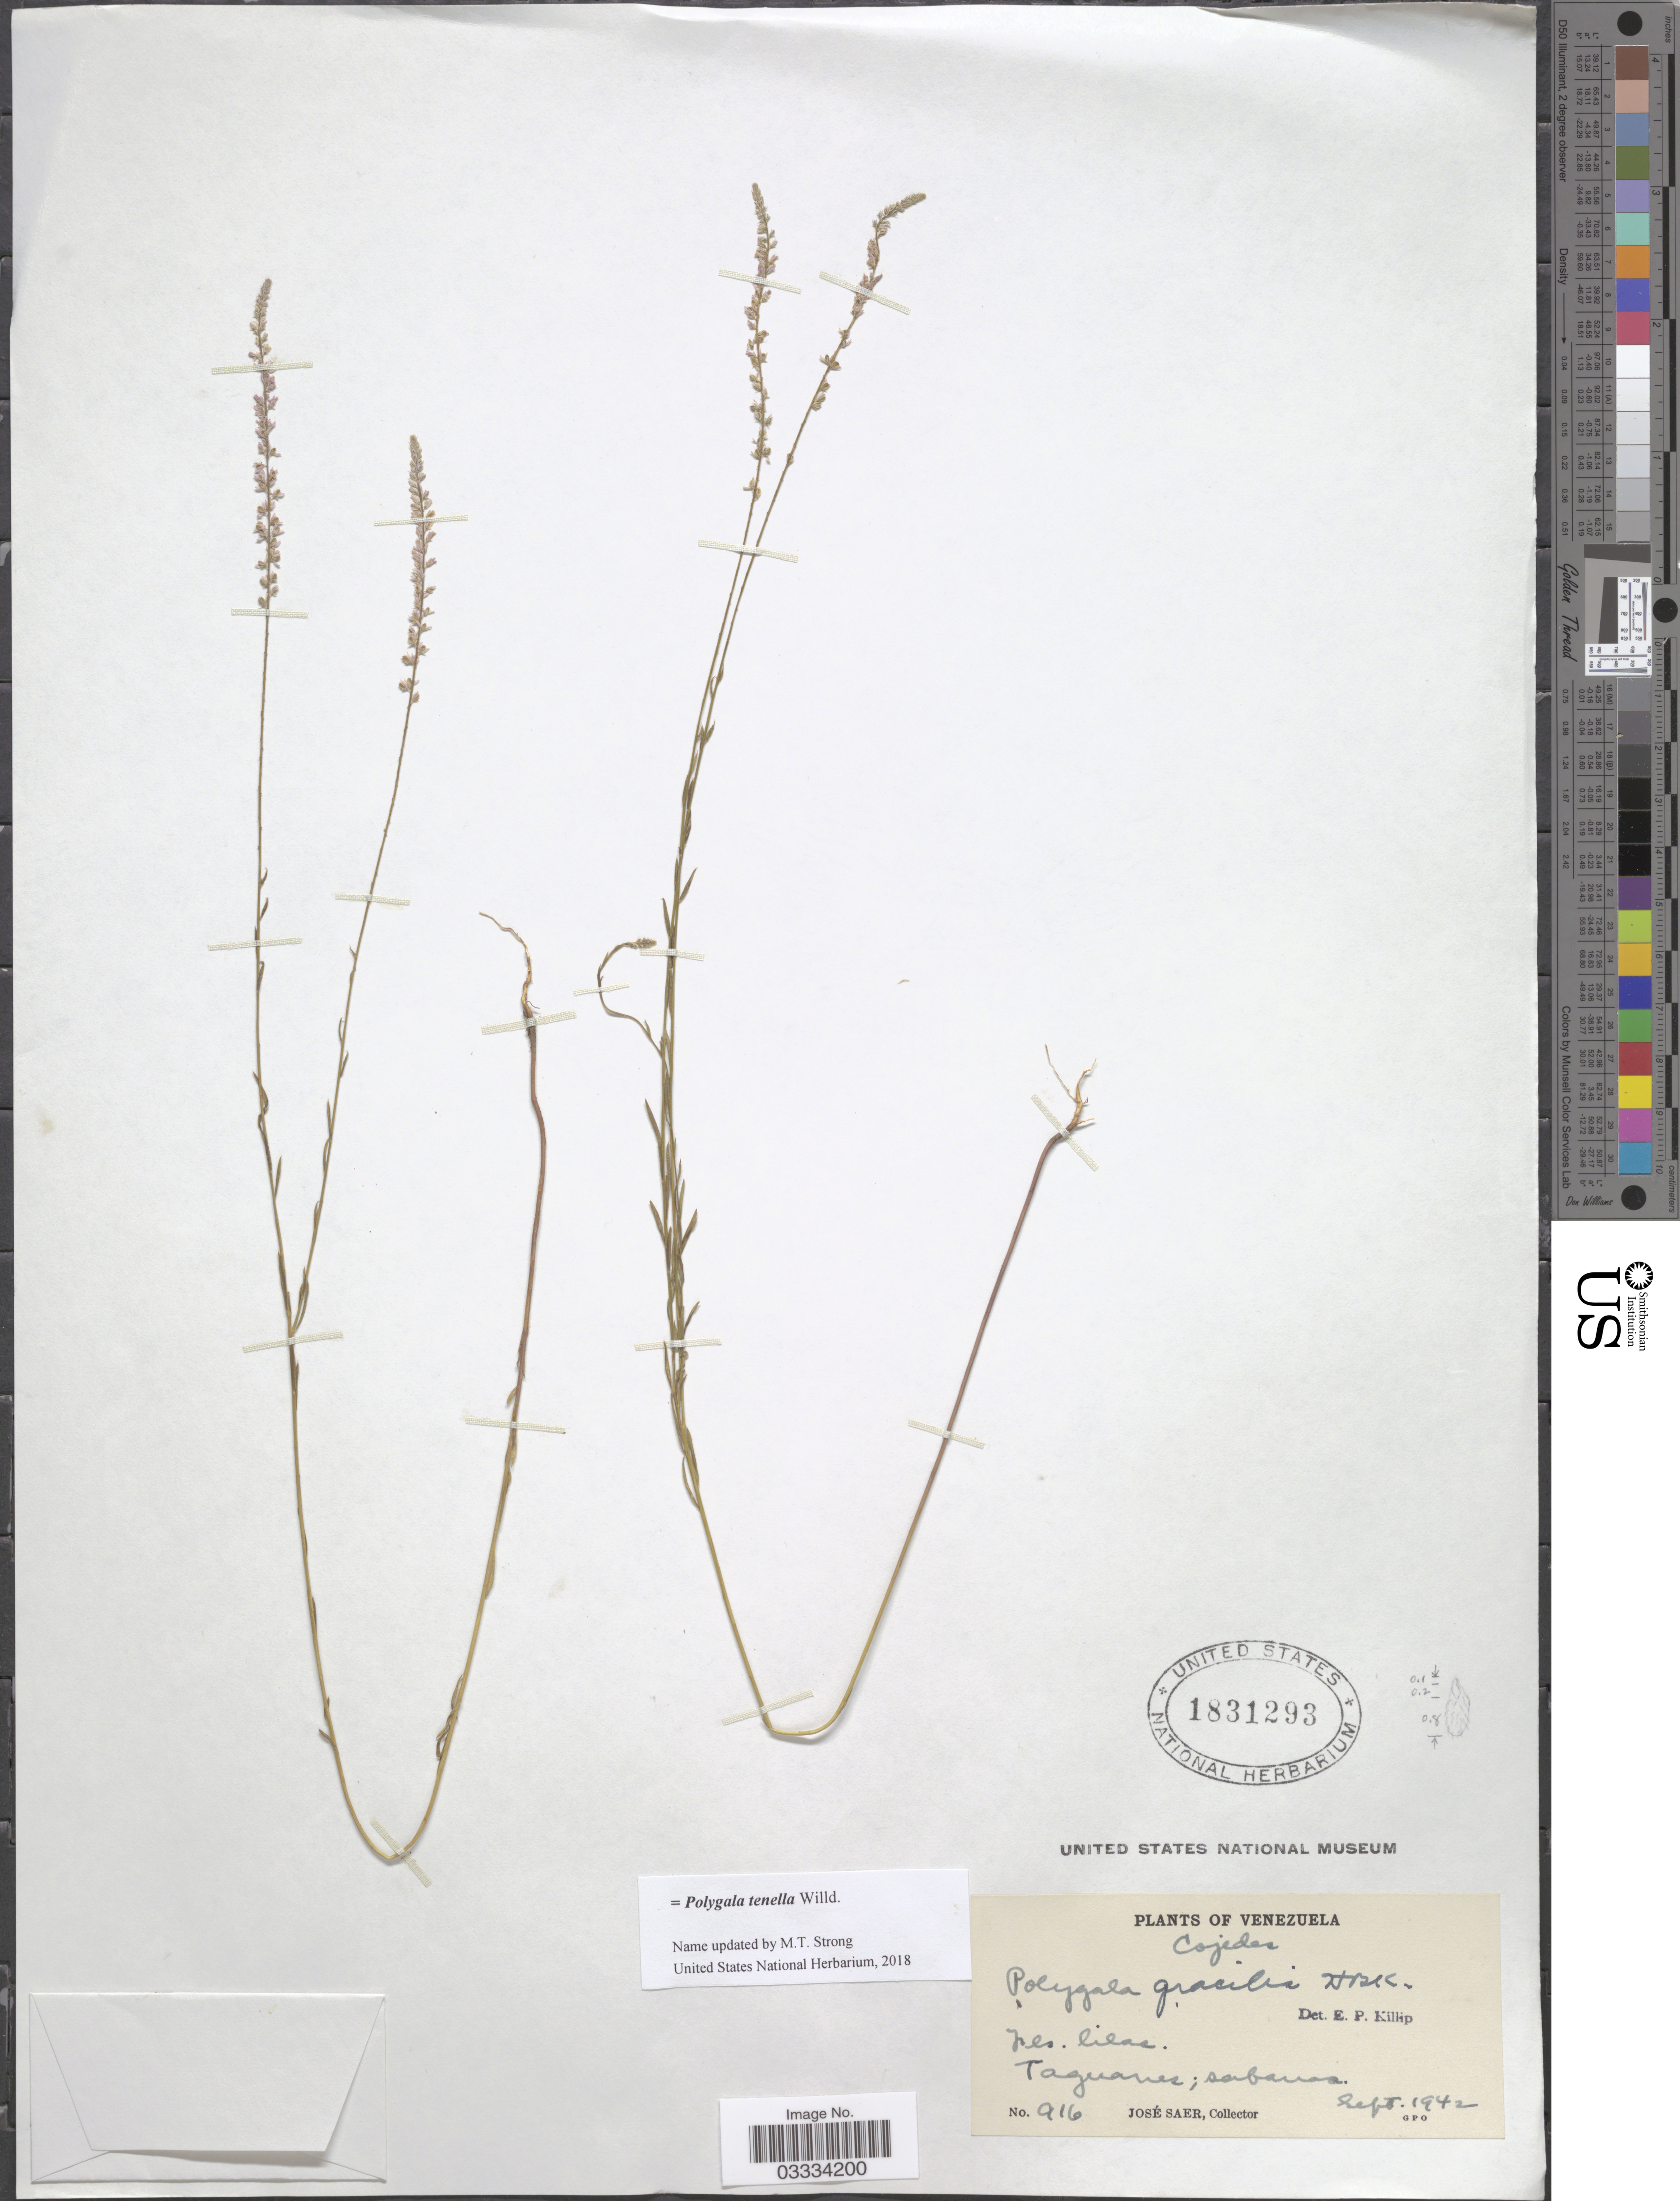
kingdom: Plantae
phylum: Tracheophyta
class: Magnoliopsida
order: Fabales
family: Polygalaceae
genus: Polygala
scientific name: Polygala tenella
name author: Willd.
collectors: J. Saer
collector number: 916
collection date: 1942-09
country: Venezuela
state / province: Cojedes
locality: Taguanes.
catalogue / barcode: US 1831293